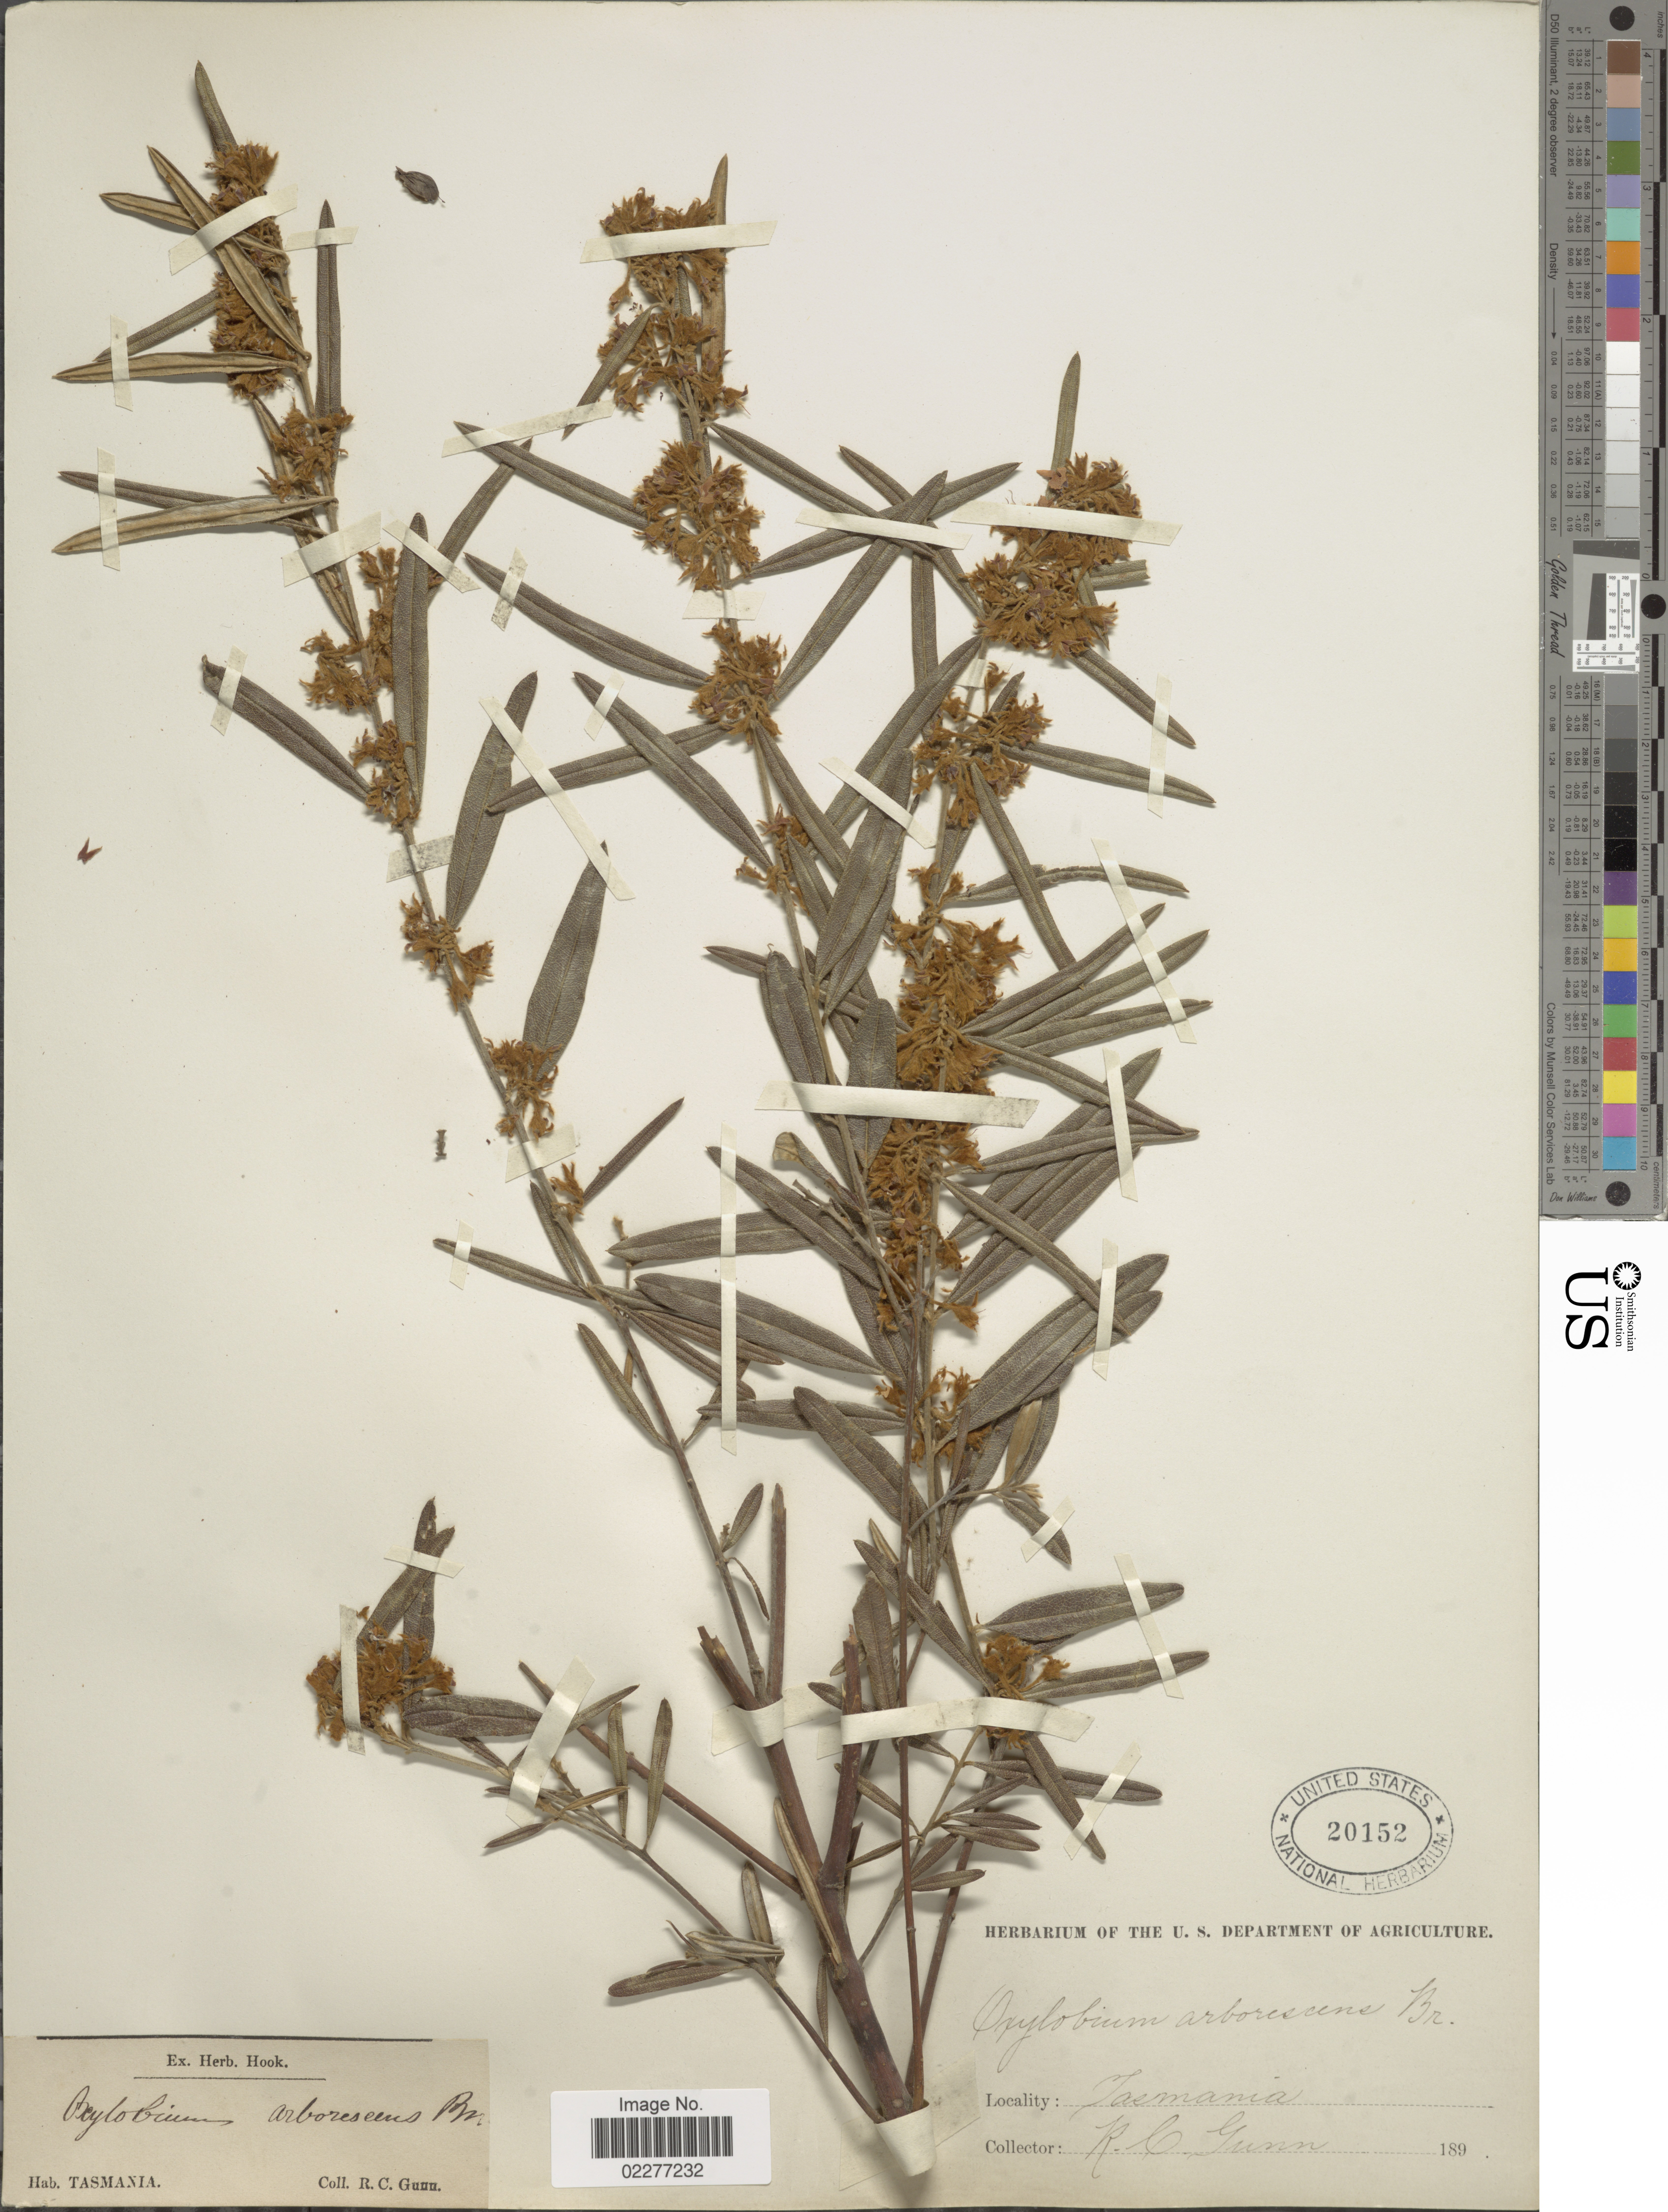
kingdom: Plantae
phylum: Tracheophyta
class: Magnoliopsida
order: Fabales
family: Fabaceae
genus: Oxylobium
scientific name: Oxylobium arborescens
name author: R. Br.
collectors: R. Gunn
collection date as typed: Transcribed d/m/y: //189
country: Australia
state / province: Tasmania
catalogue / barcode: US 20152